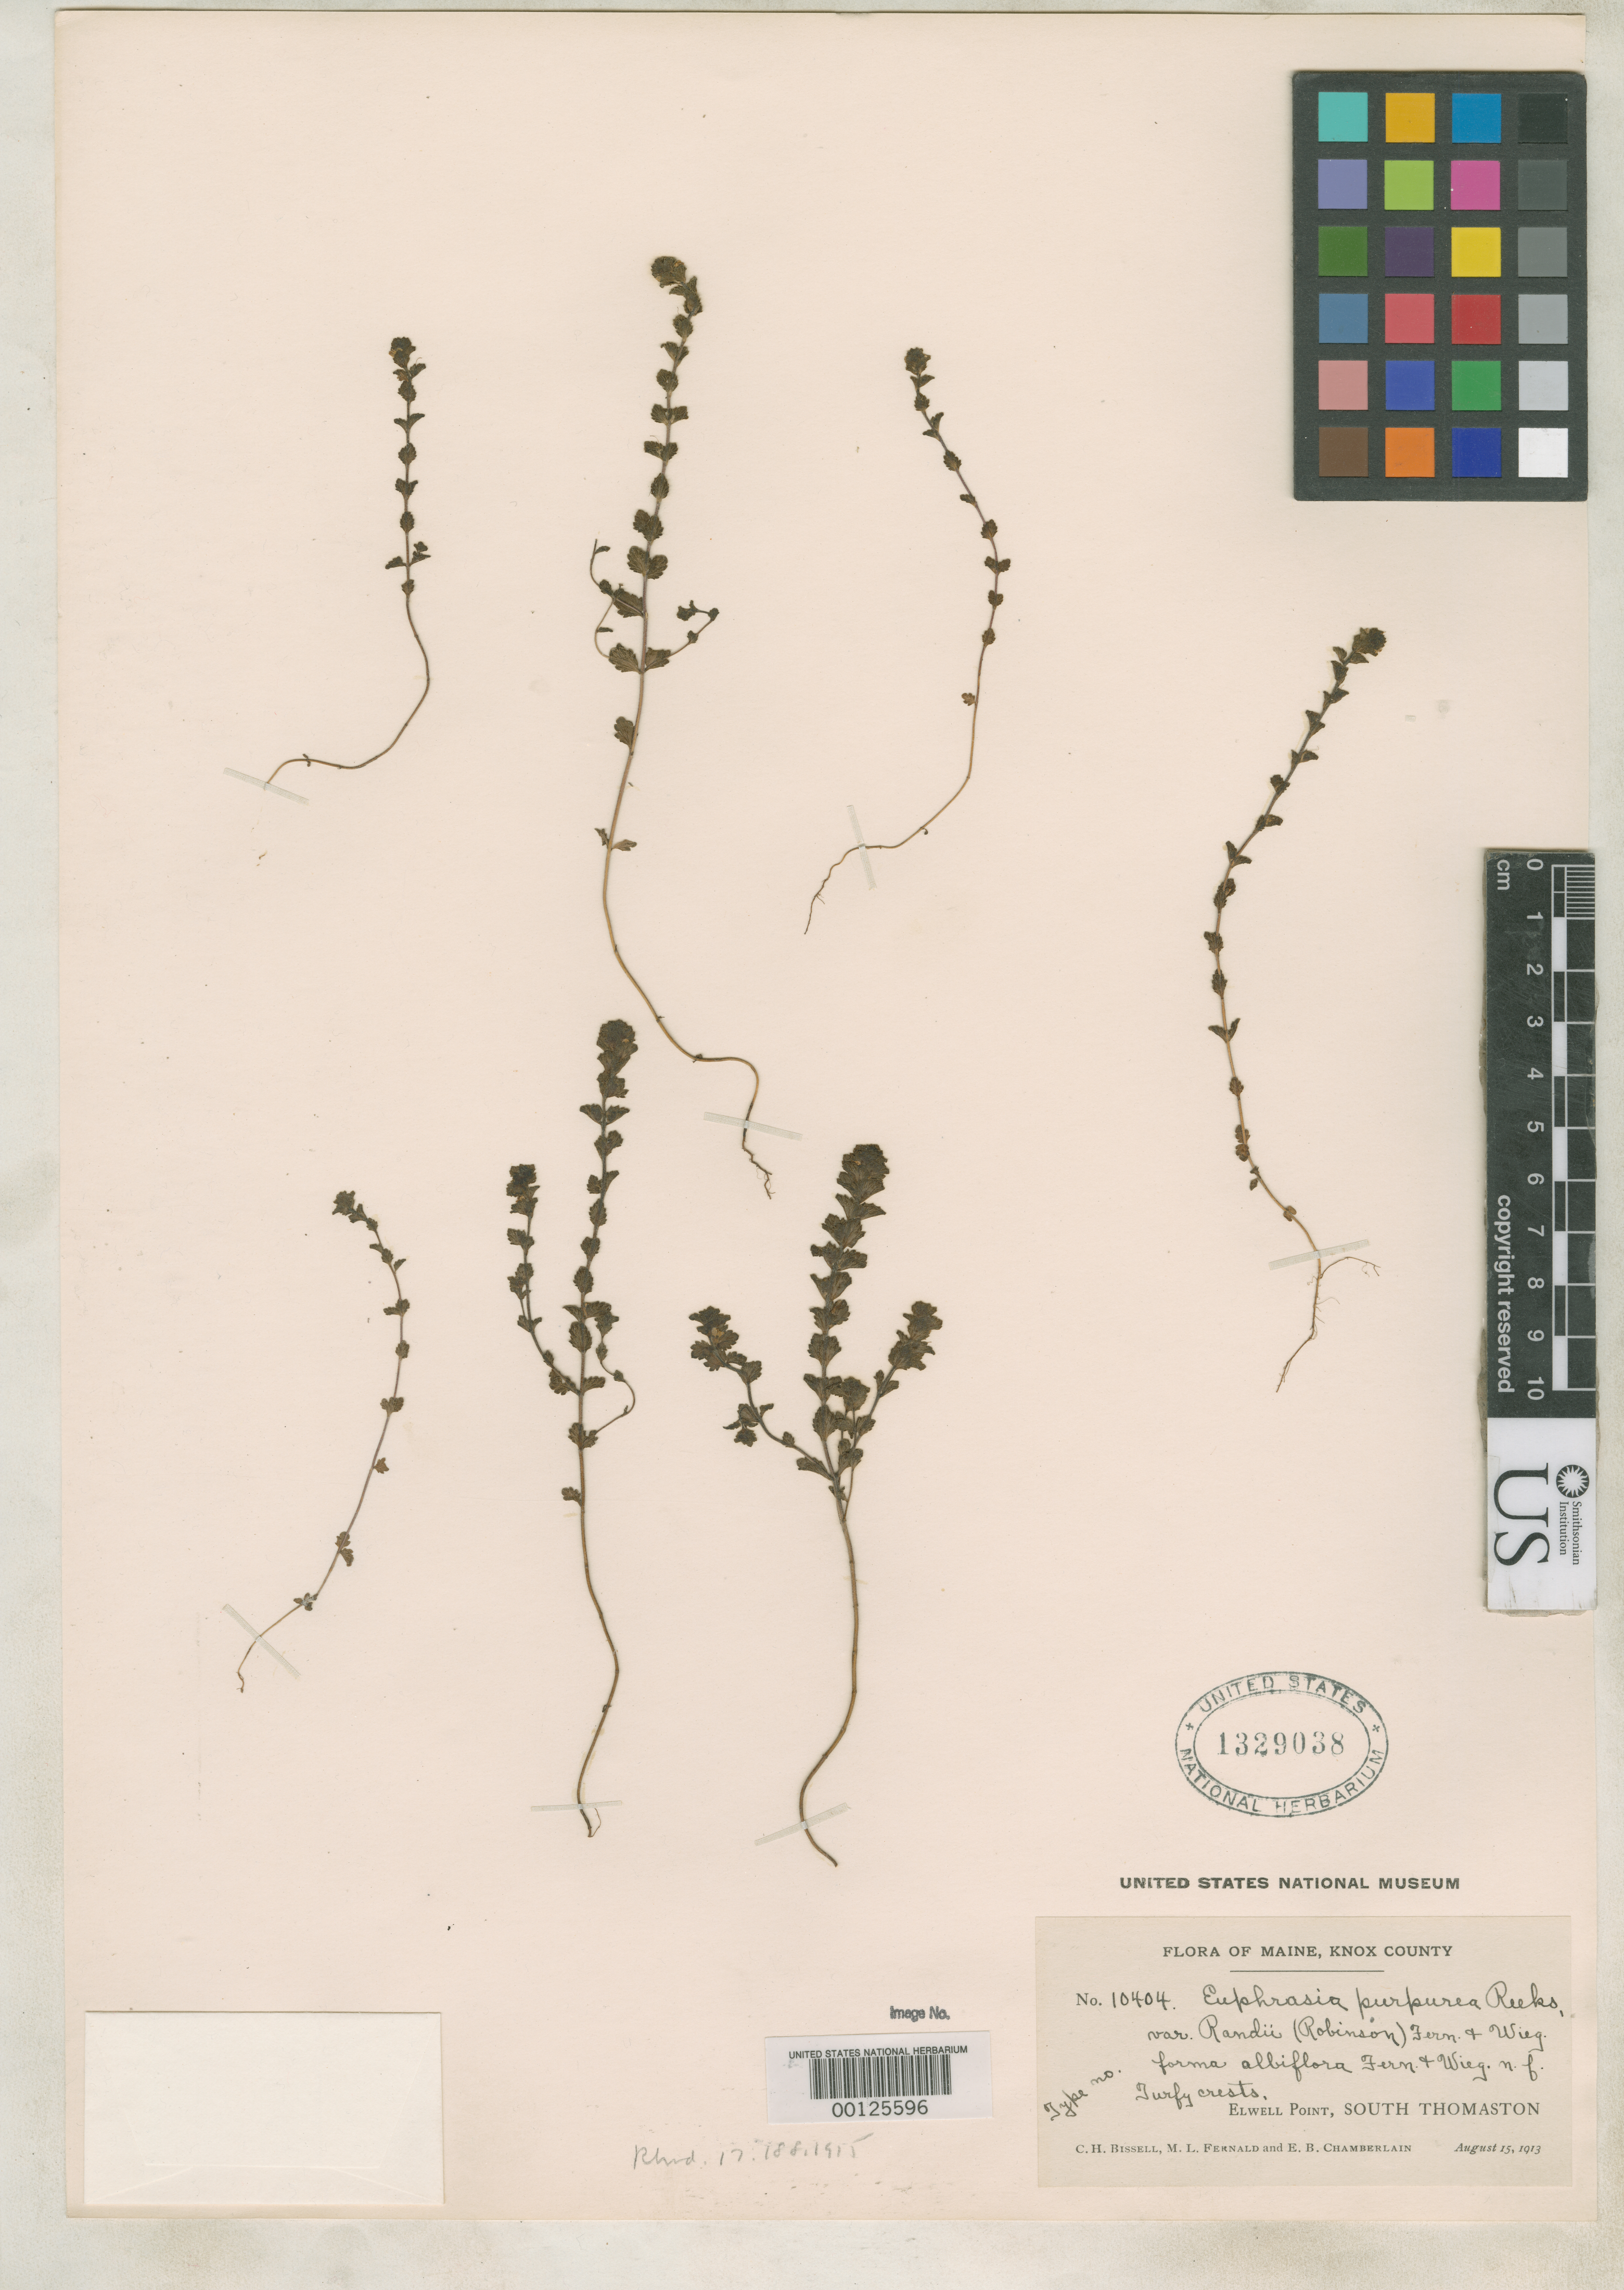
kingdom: Plantae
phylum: Tracheophyta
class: Magnoliopsida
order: Lamiales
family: Orobanchaceae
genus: Euphrasia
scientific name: Euphrasia purpurea f. albiflora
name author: Fernald & Wiegand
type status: Isotype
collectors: C. Bissell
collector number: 10404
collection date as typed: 15 Aug 1913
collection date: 1913-08-15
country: United States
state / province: Maine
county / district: Knox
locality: South Thomaston.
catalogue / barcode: US 1329038